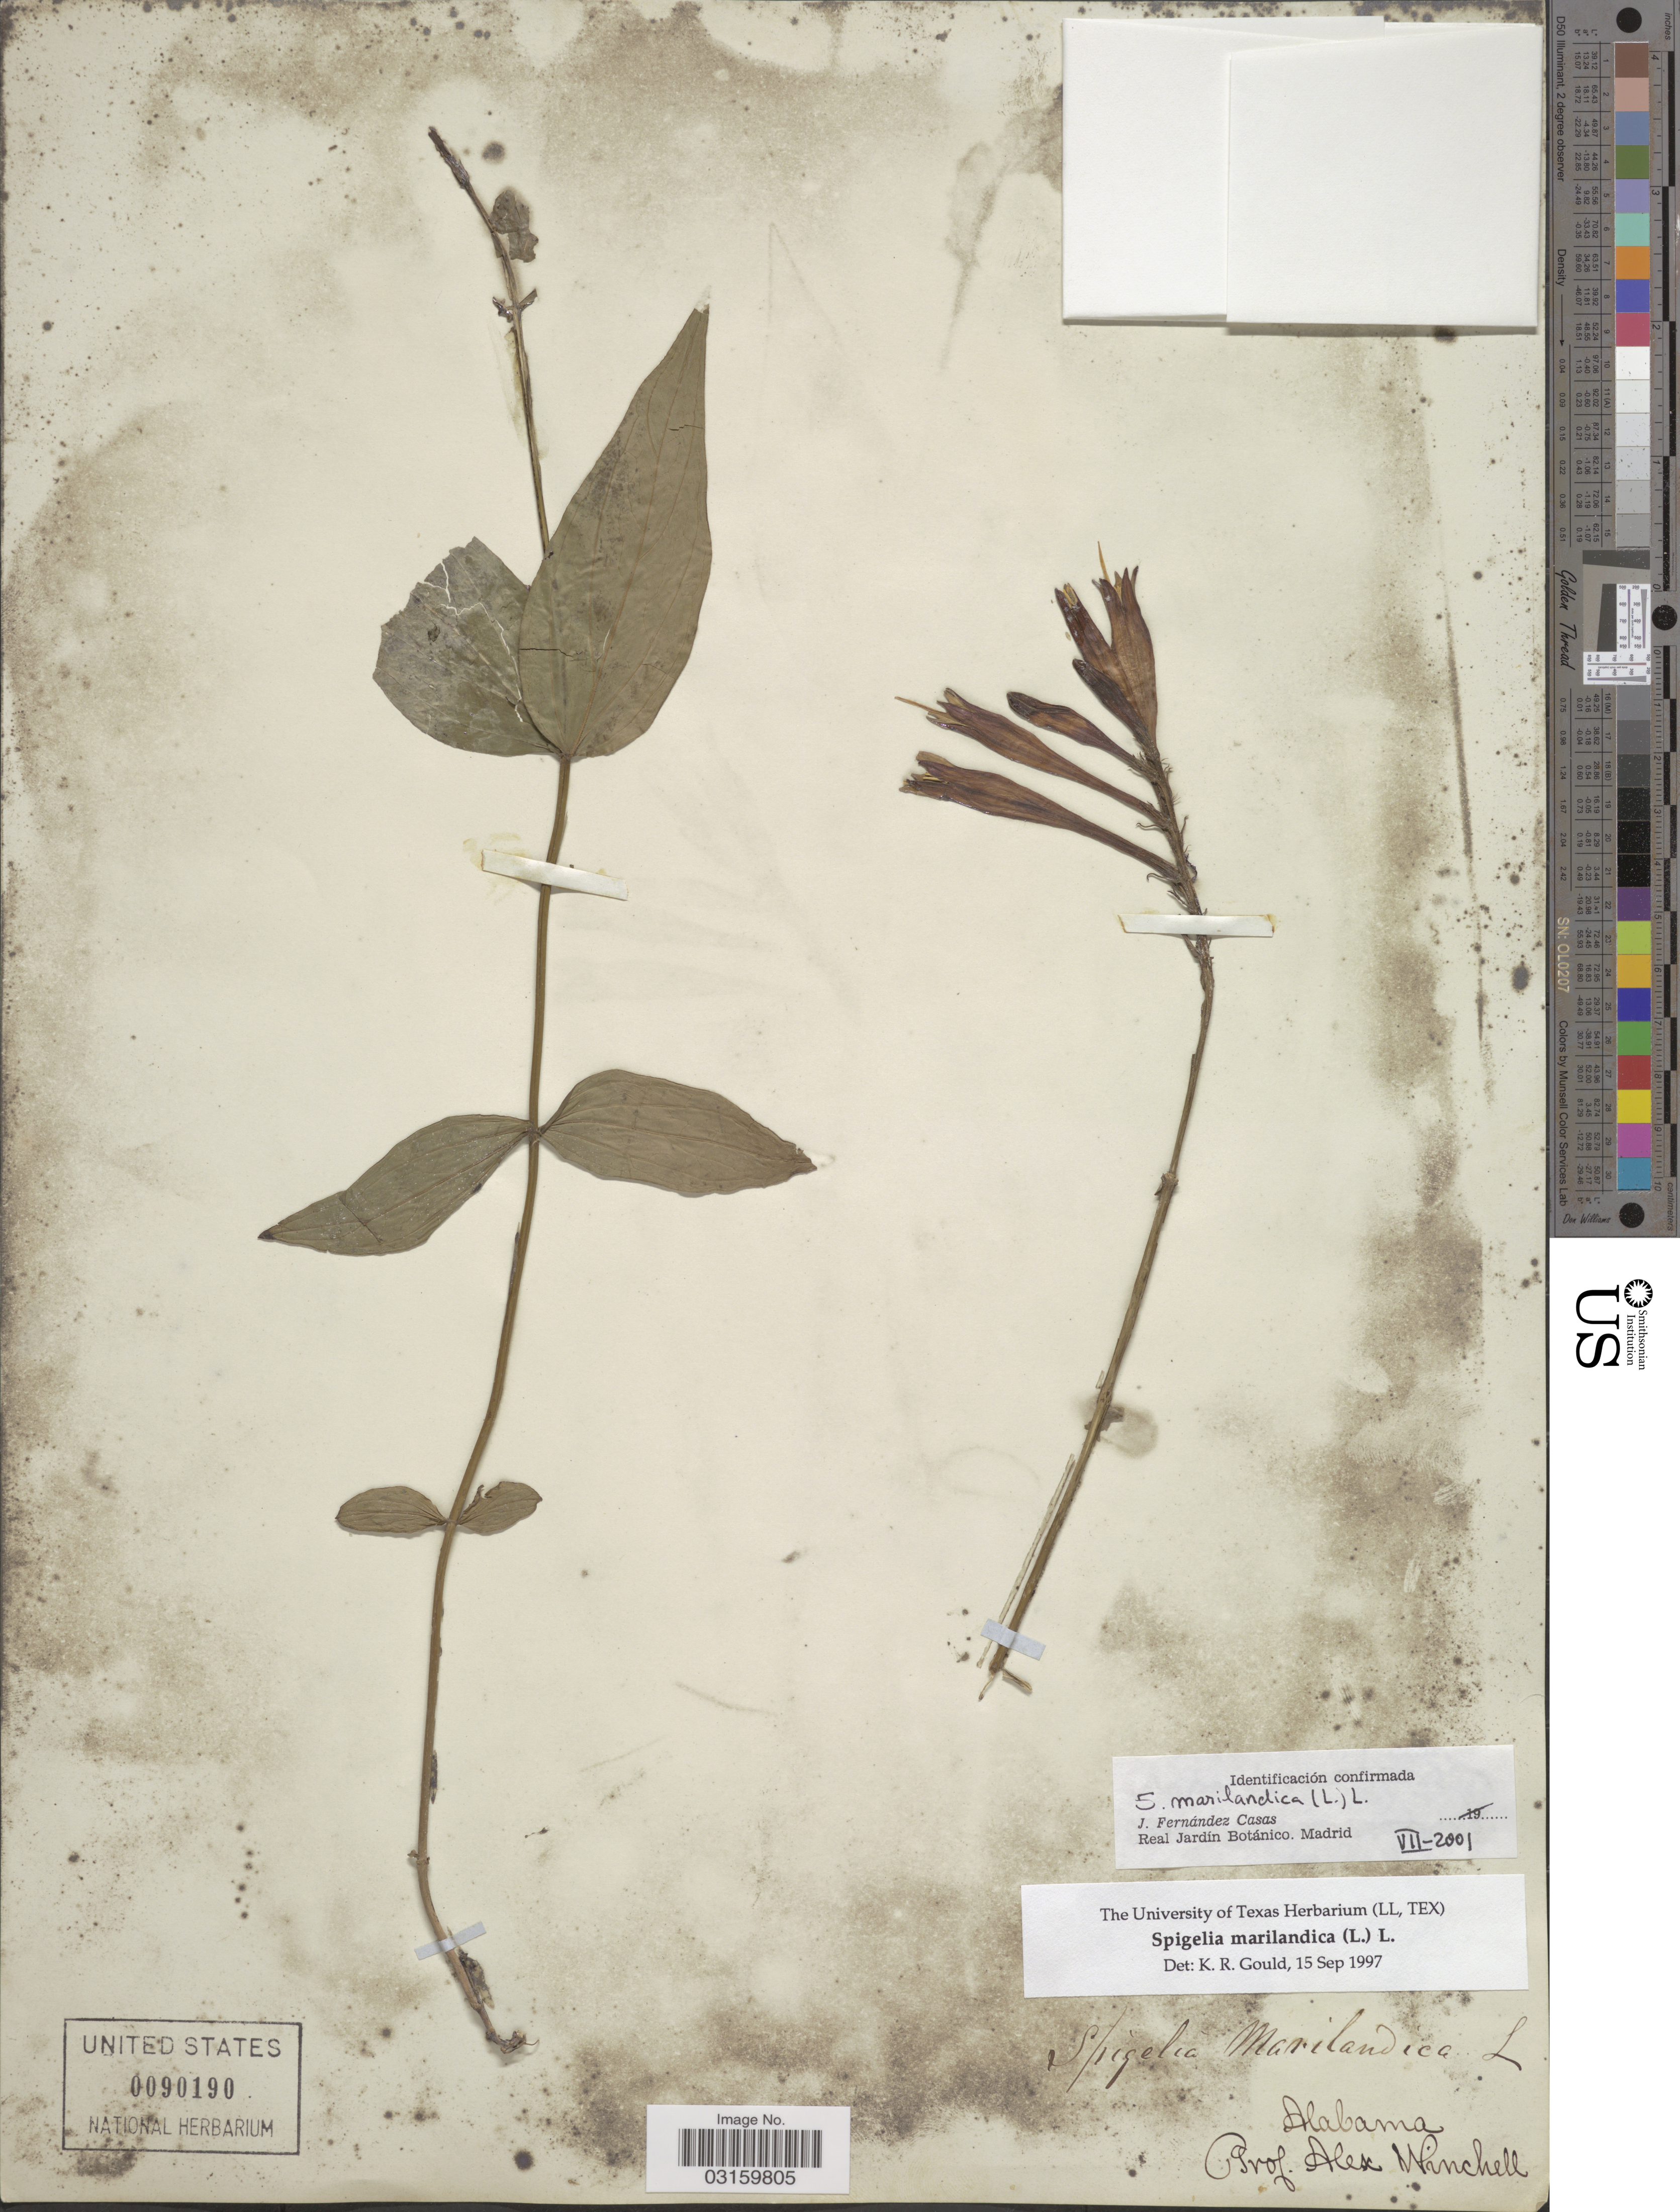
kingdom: Plantae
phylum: Tracheophyta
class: Magnoliopsida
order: Gentianales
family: Loganiaceae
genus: Spigelia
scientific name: Spigelia marilandica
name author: (L.) L.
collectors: A. Winchell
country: United States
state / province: Alabama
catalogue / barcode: US 90190